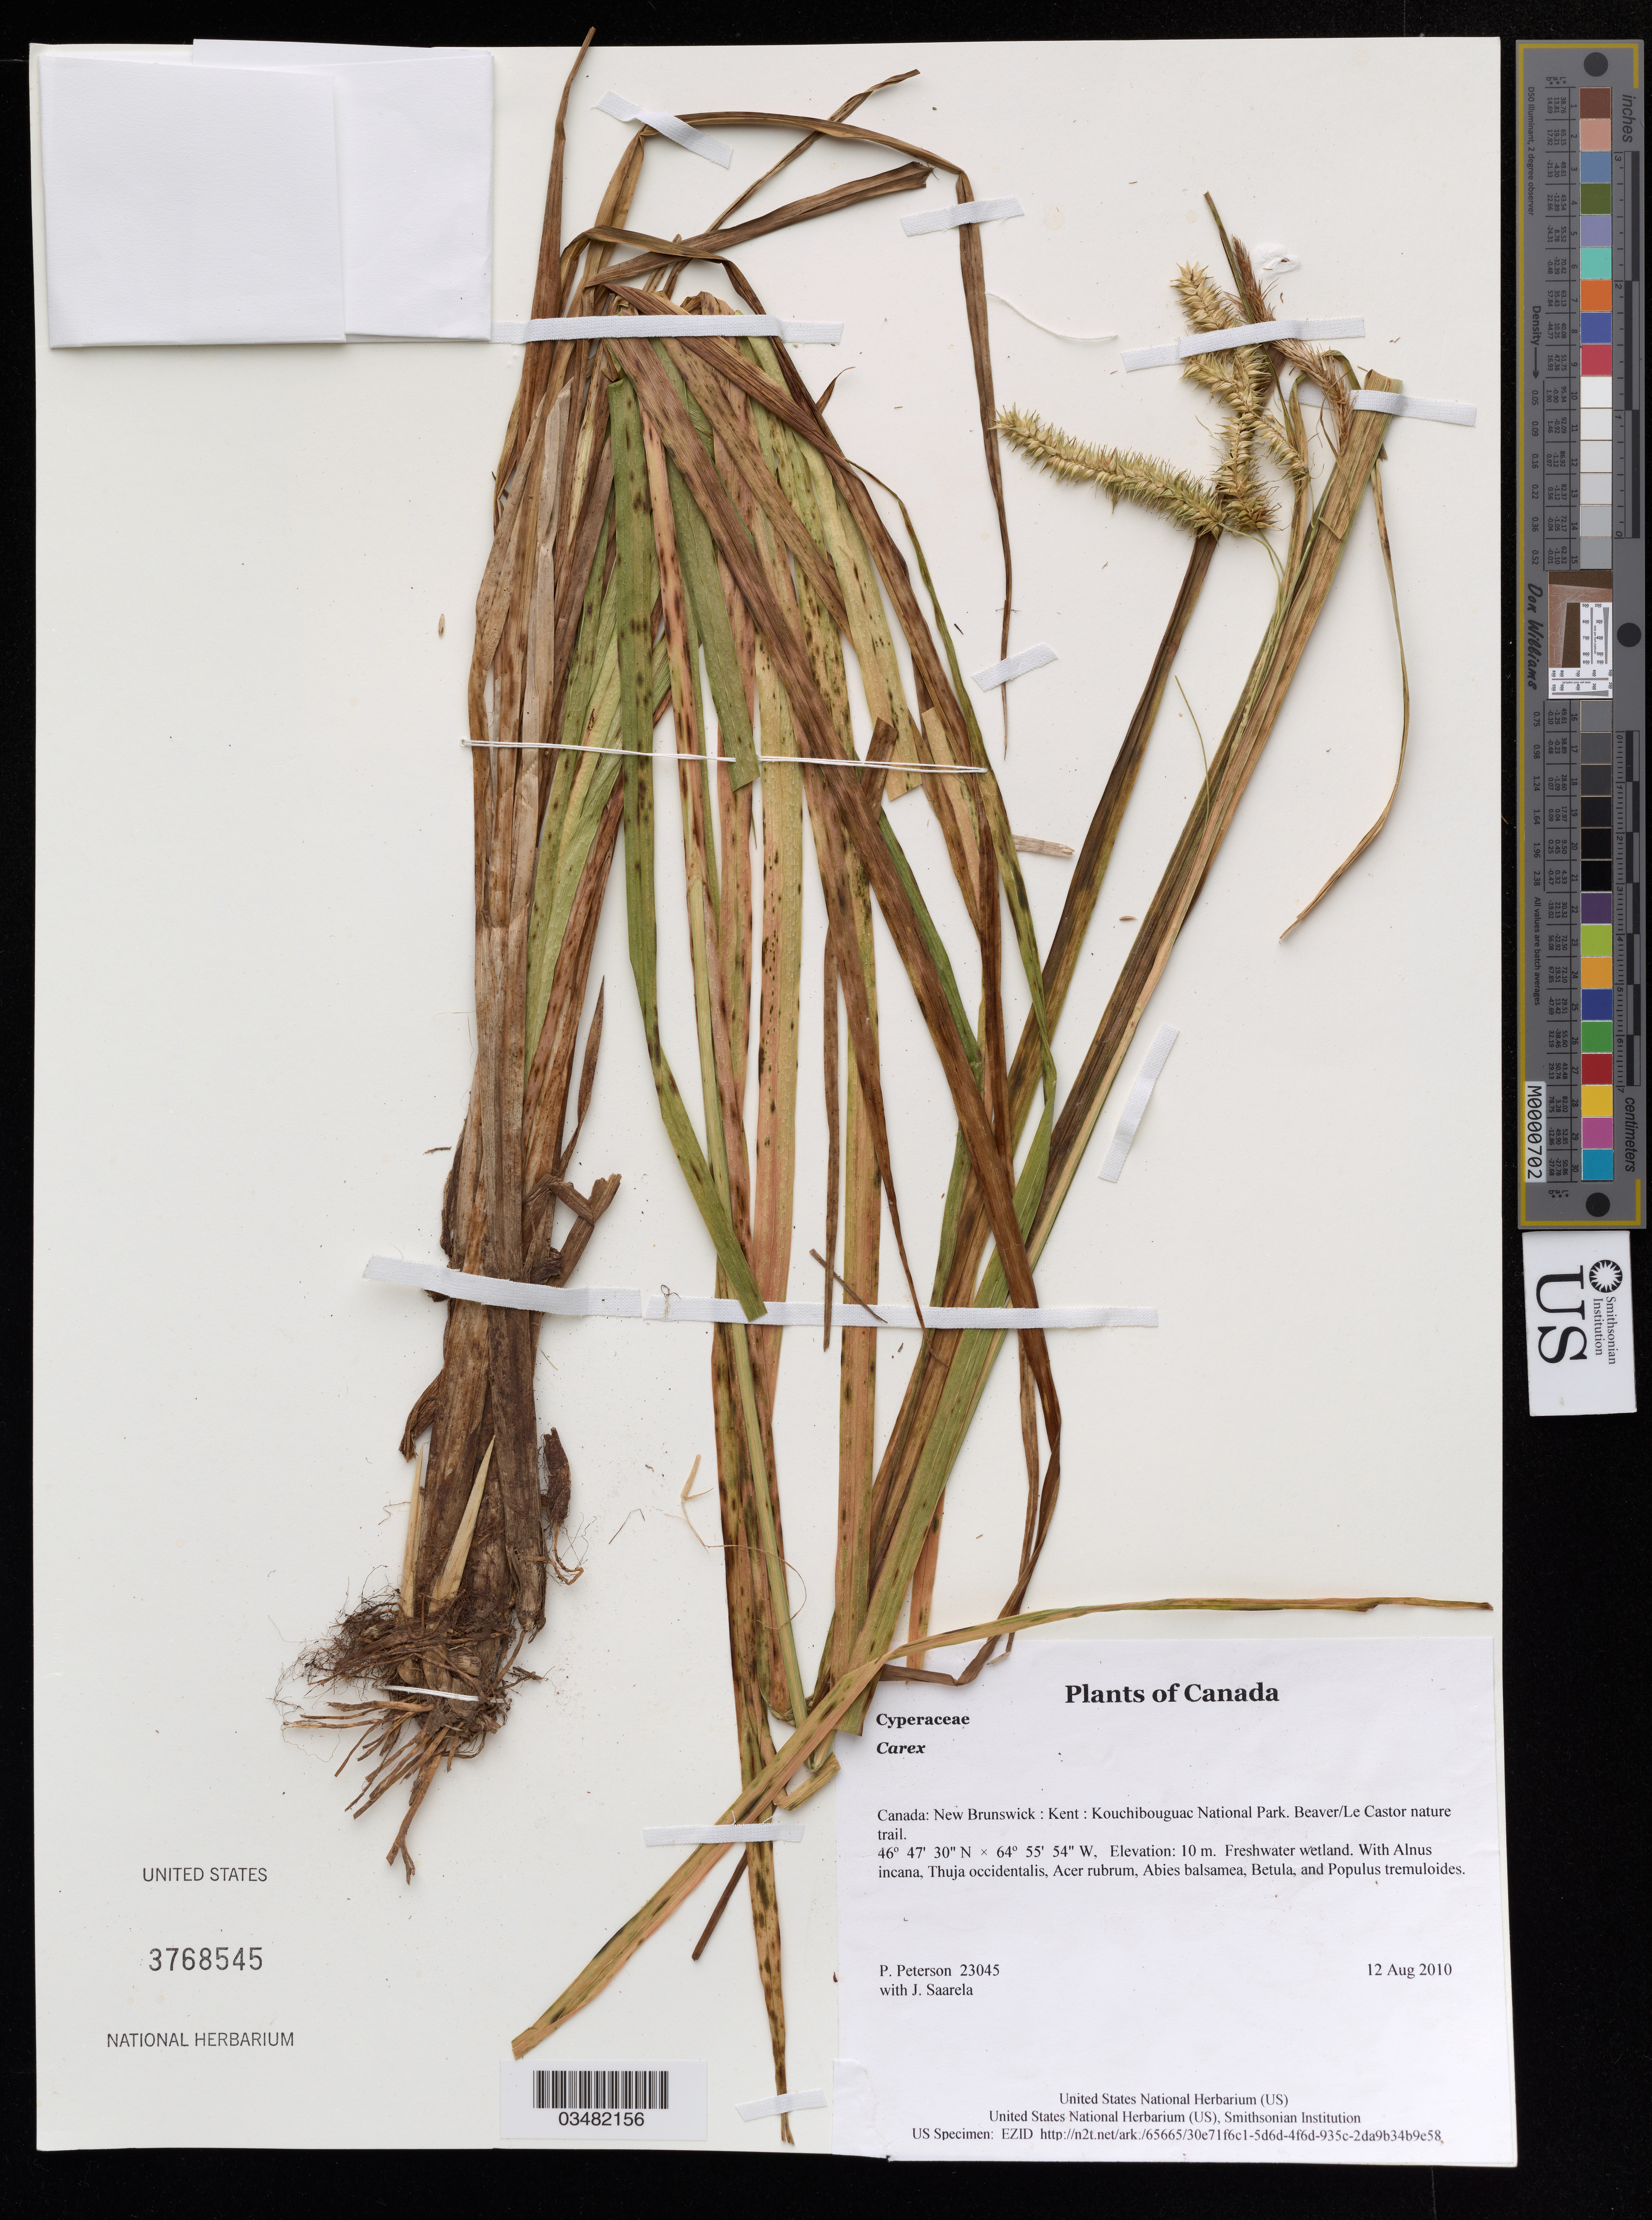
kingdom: Plantae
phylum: Tracheophyta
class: Liliopsida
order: Poales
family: Cyperaceae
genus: Carex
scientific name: Carex sp.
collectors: P. M. Peterson & J. Saarela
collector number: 23045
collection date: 2010-08-12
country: Canada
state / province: New Brunswick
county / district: Kent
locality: Kouchibouguac National Park. Beaver/Le Castor nature trail.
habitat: Freshwater wetland.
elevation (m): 10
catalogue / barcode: US 3768545